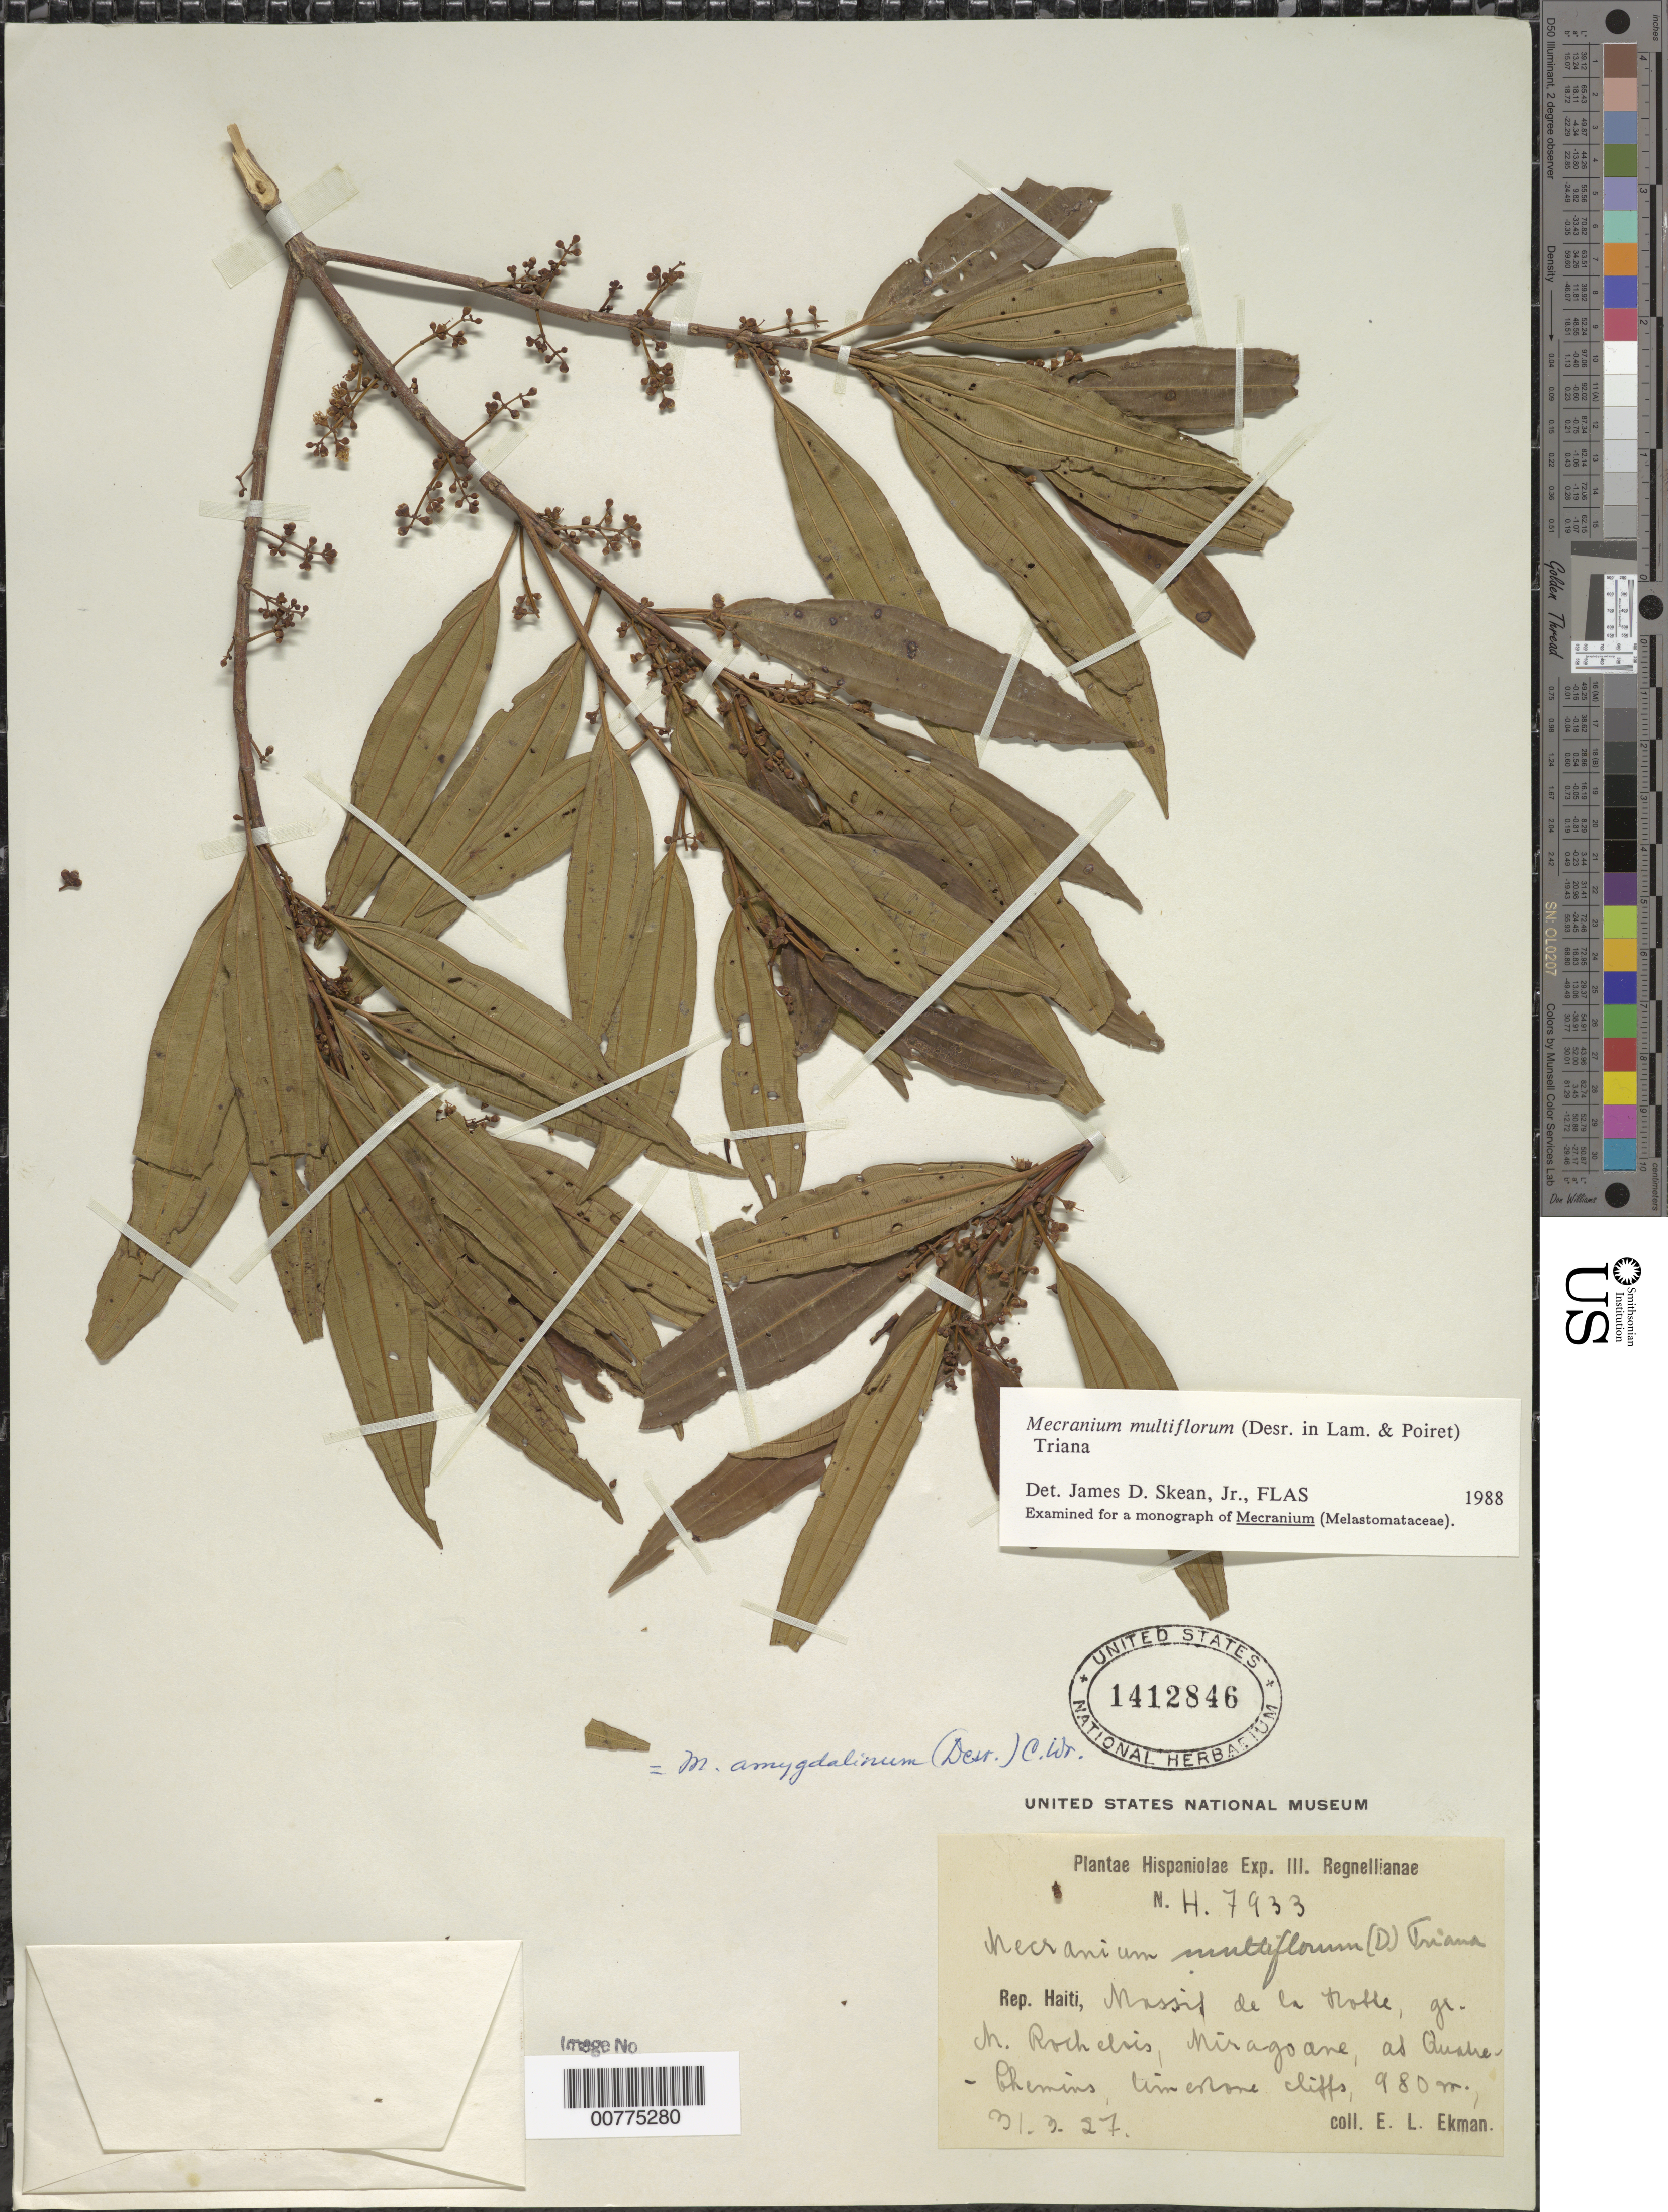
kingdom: Plantae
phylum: Tracheophyta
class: Magnoliopsida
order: Myrtales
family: Melastomataceae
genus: Mecranium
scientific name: Mecranium multiflorum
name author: (Desr.) Triana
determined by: Skean, J. D., Jr.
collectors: E. L. Ekman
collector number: H 7933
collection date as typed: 31 Mar 1927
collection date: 1927-03-31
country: Haiti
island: Hispaniola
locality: Massif de la Hotte, gr. M. Rochelvis, Miragoane, at Quatre-Chemins.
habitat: Limestone cliffs.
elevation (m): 980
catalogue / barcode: US 1412846